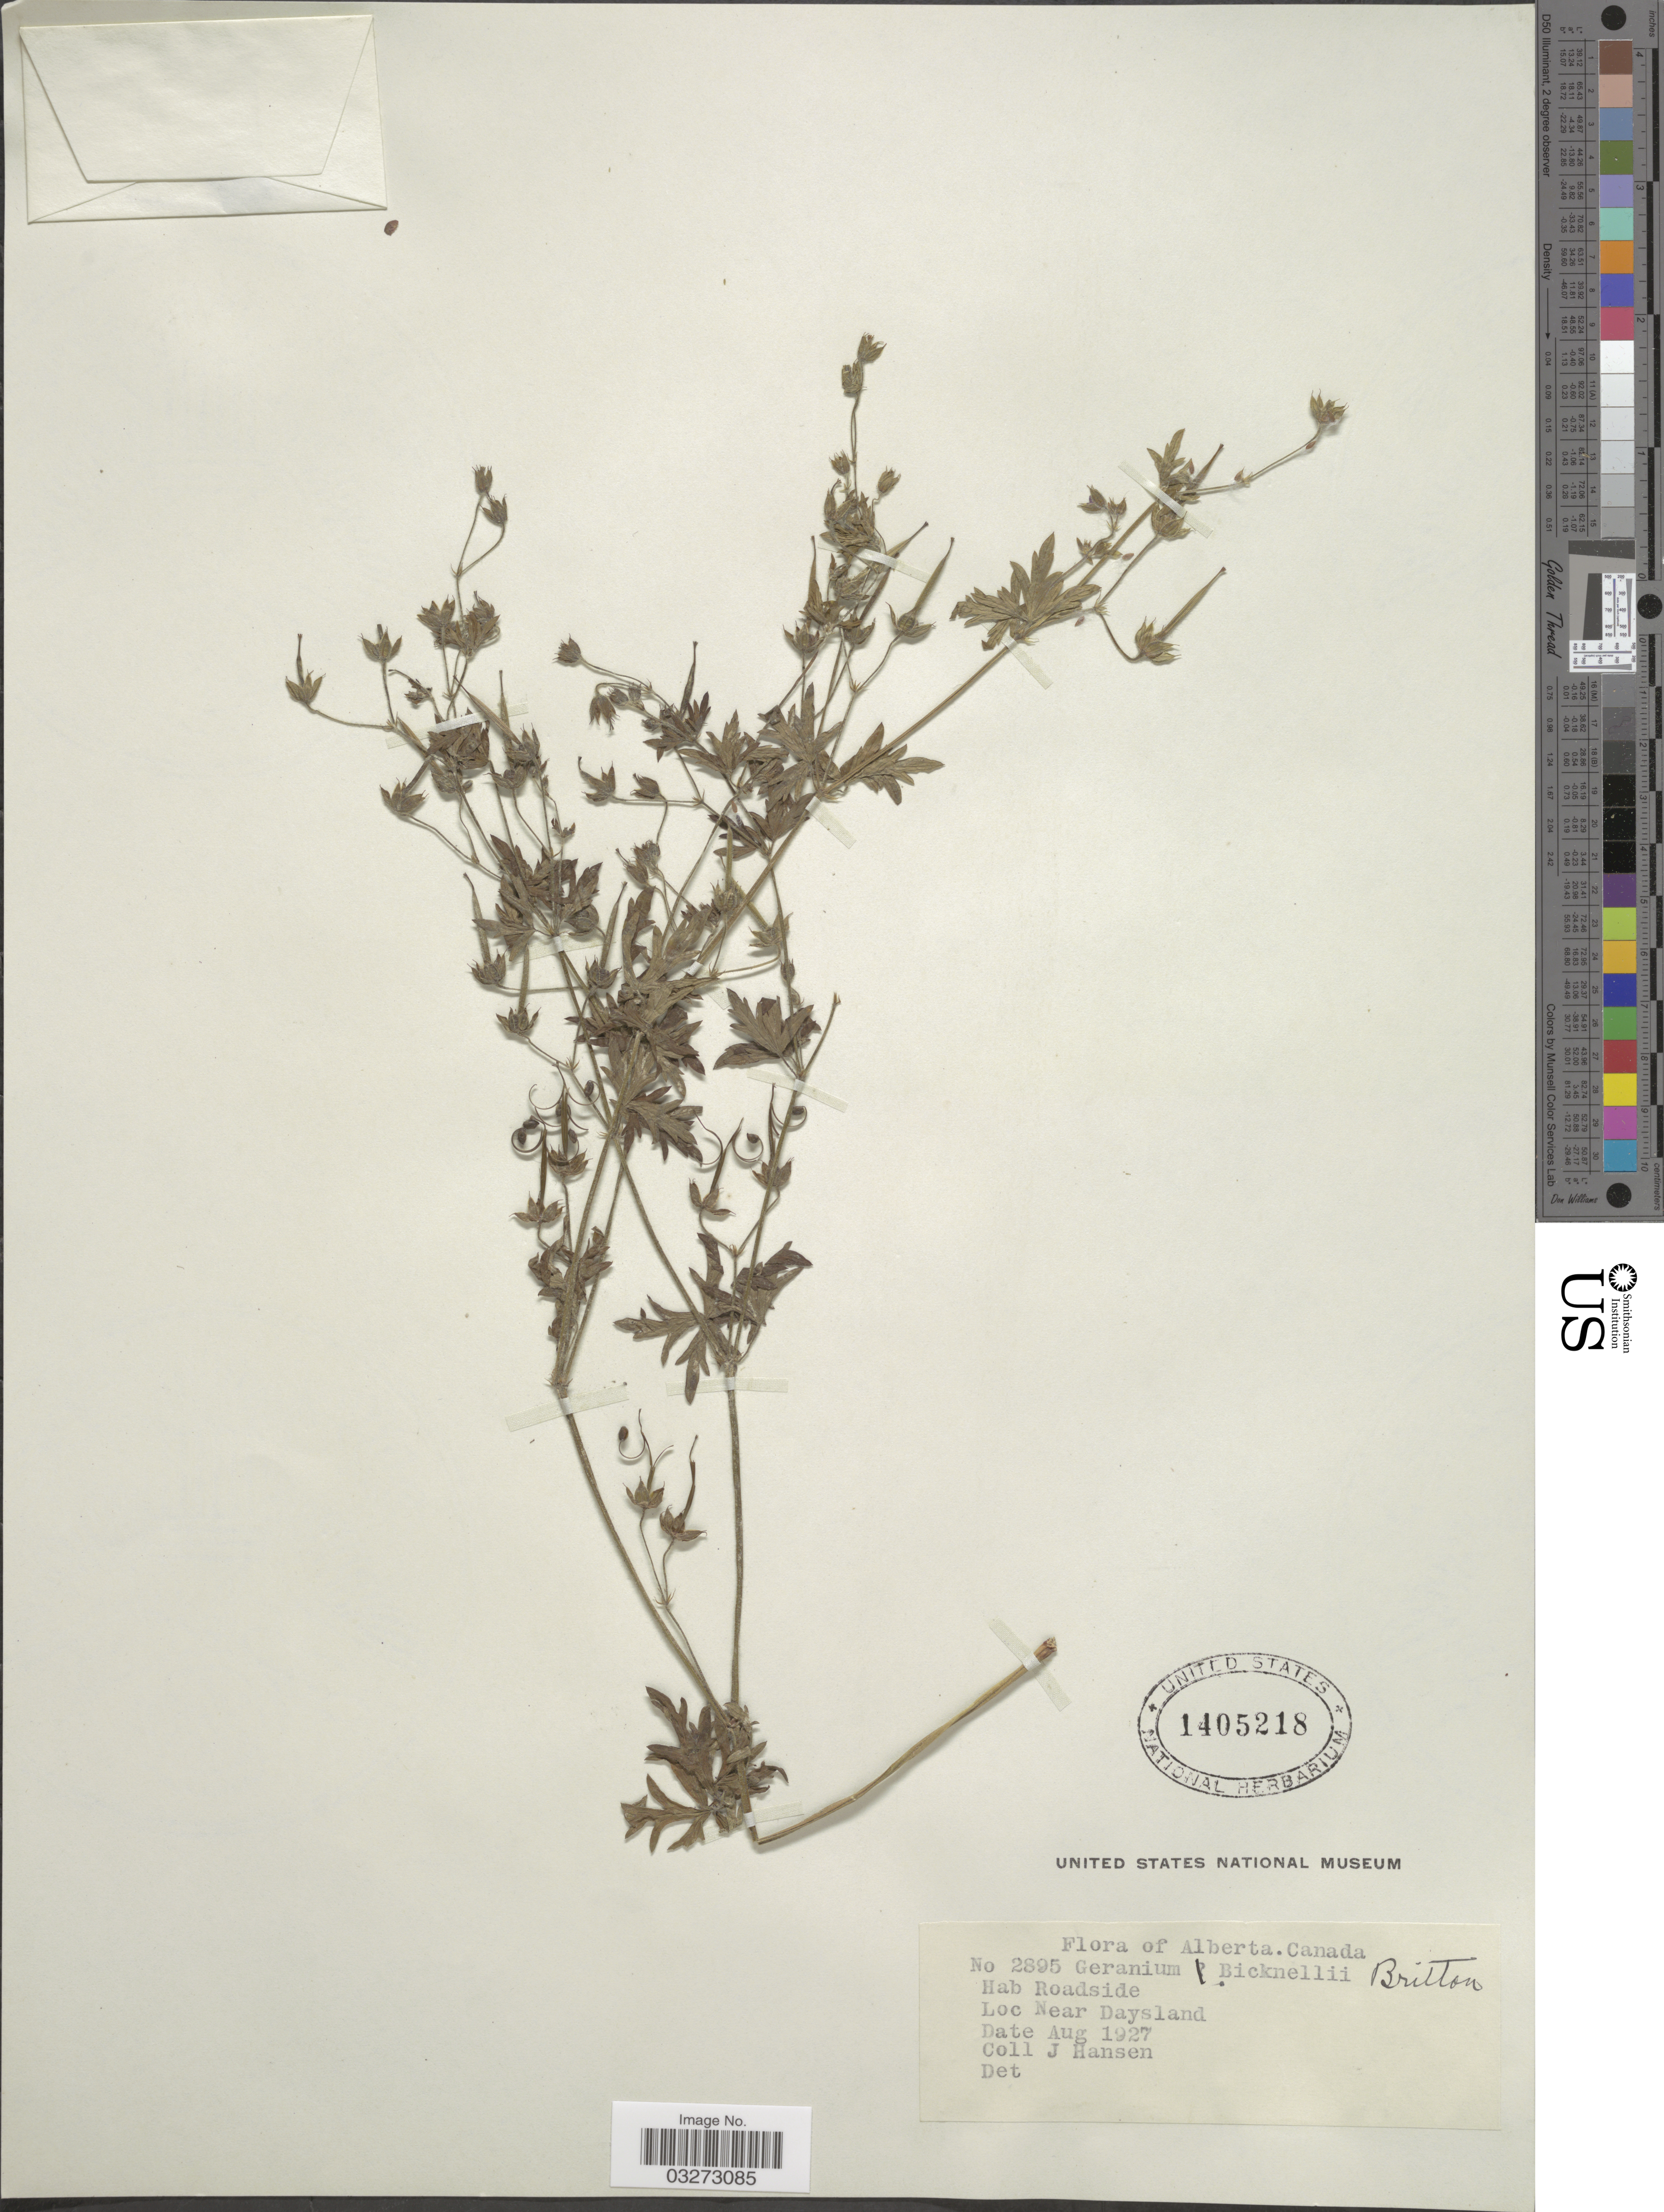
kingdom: Plantae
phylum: Tracheophyta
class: Magnoliopsida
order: Geraniales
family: Geraniaceae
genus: Geranium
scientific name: Geranium bicknellii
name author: Britton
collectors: J. Hansen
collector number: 2895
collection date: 1927-08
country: Canada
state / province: Alberta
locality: Near Daysland.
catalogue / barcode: US 1405218